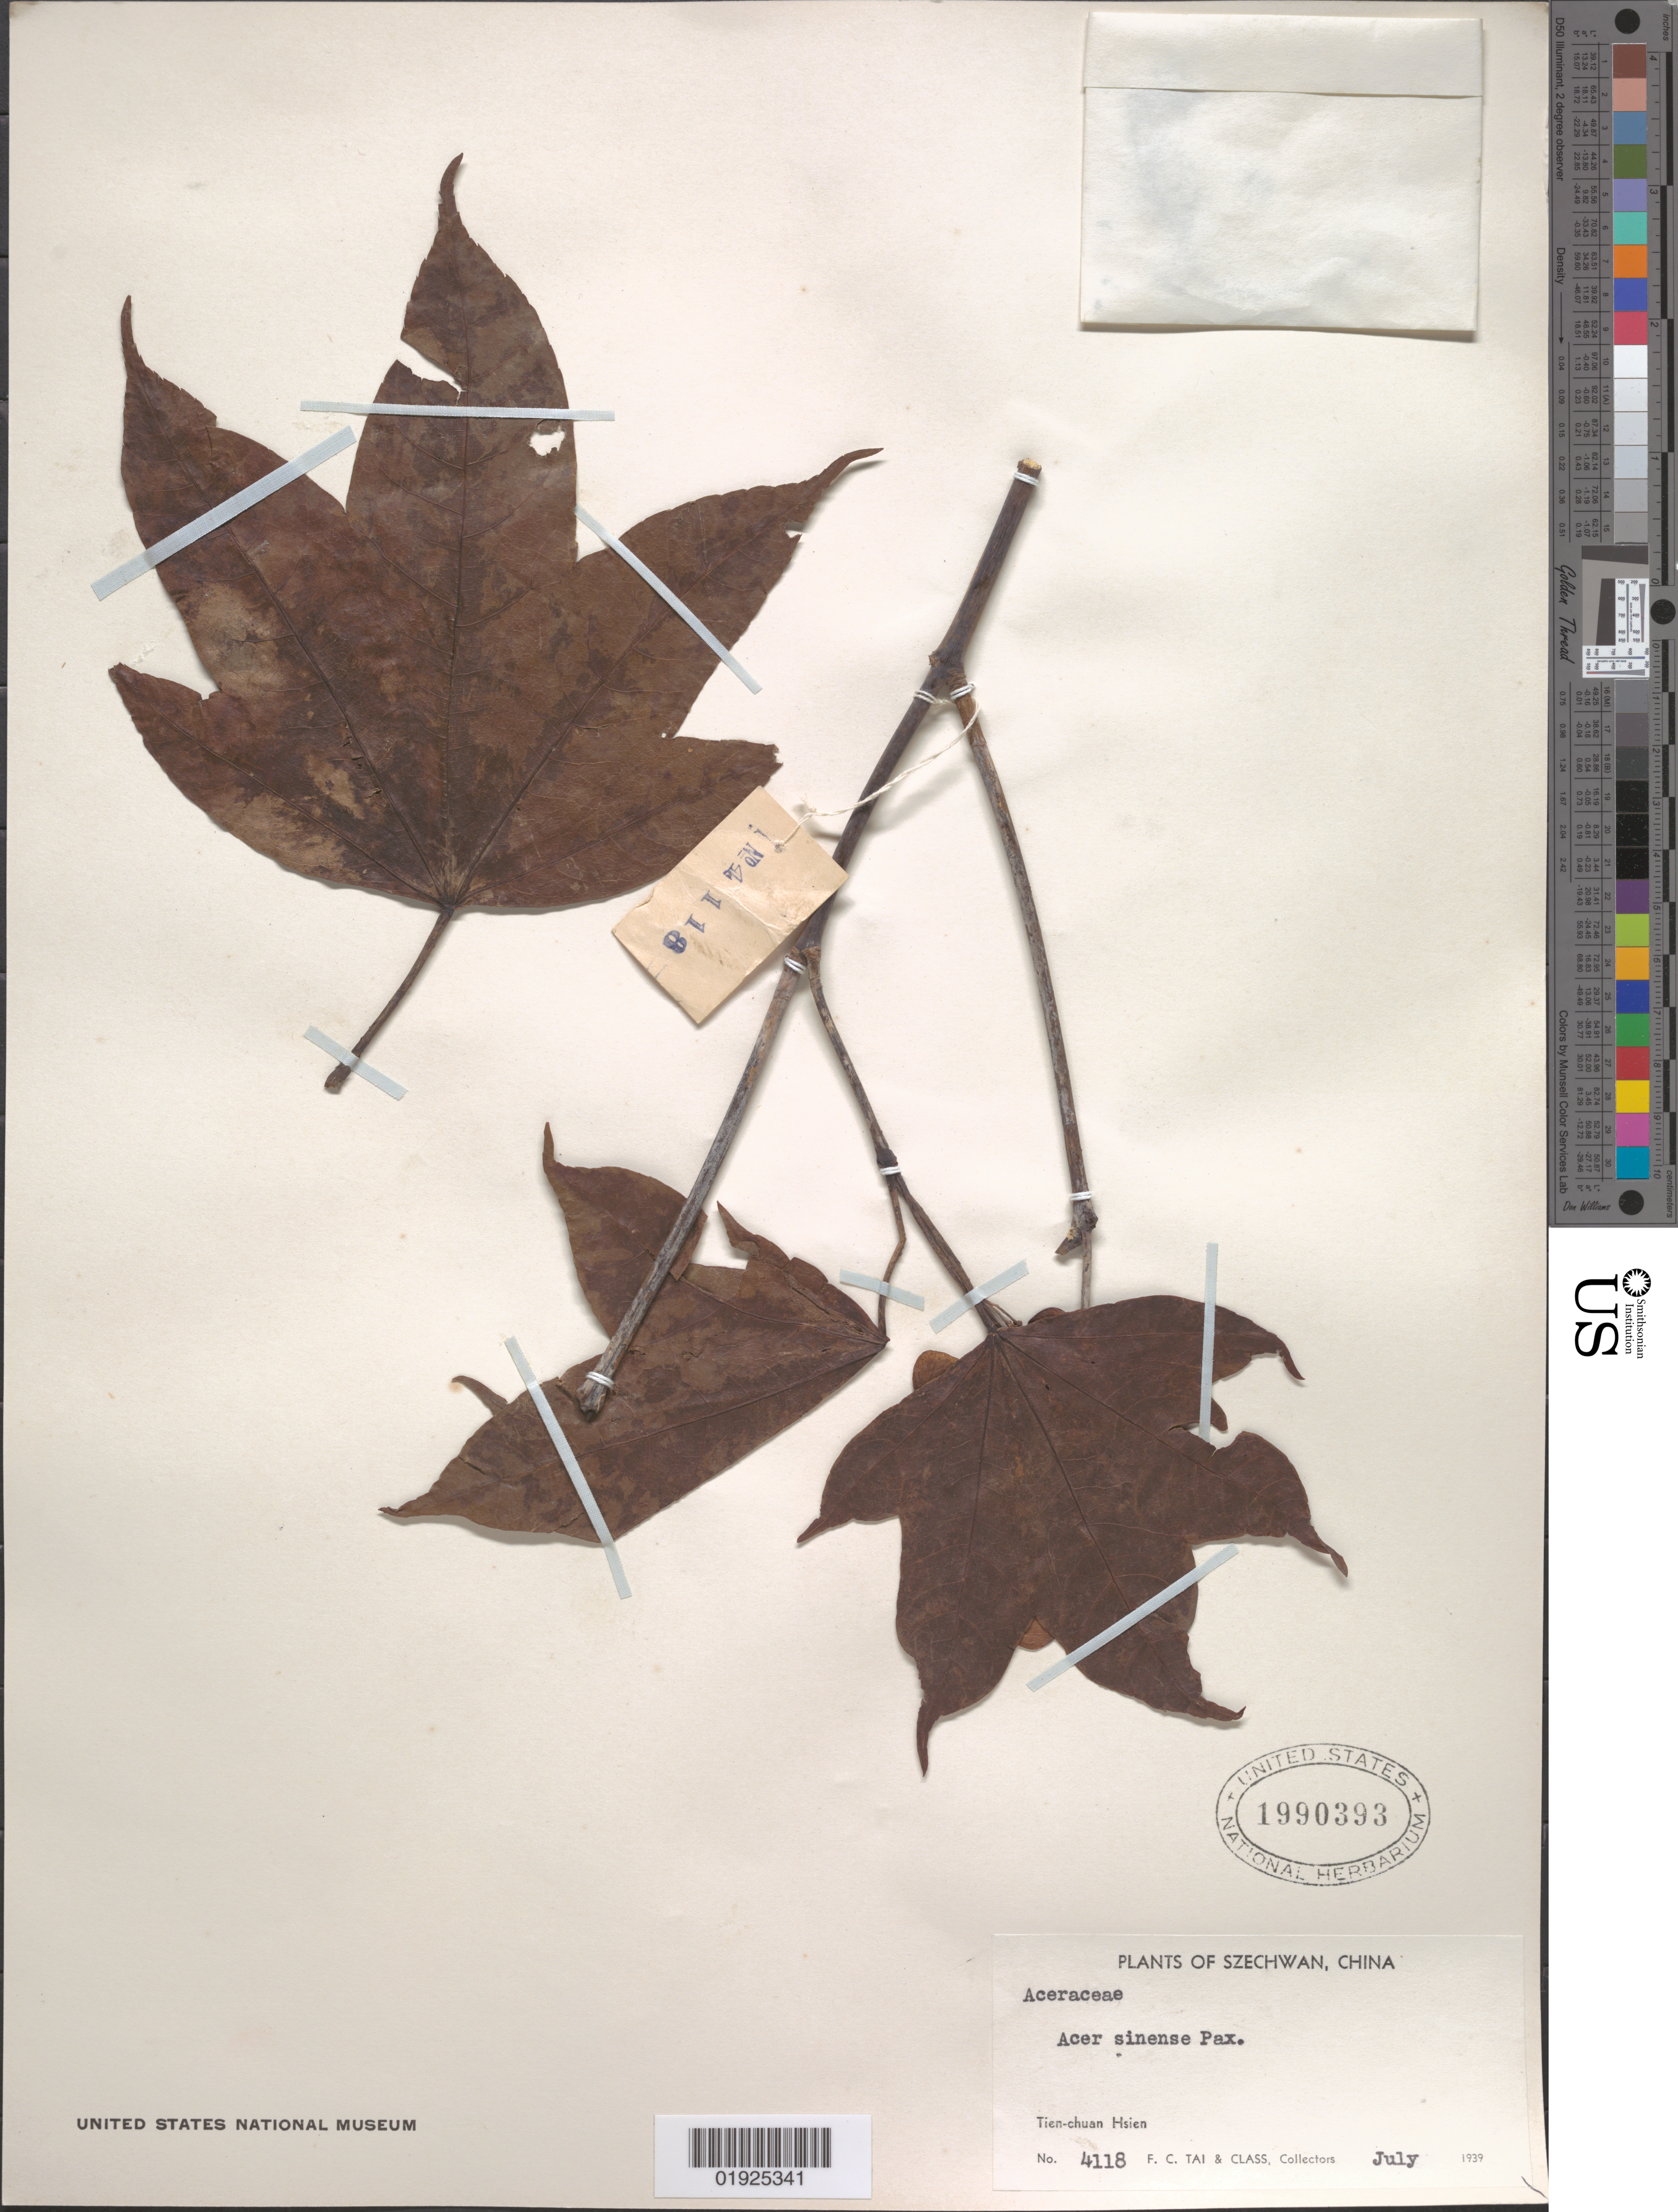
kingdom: Plantae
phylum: Tracheophyta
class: Magnoliopsida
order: Sapindales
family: Sapindaceae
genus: Acer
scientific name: Acer sinense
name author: Pax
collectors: F. Tai et al.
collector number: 4118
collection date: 1939-07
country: China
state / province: Sichuan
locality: Szechwan [Sichuan], Tien-chuan Hsien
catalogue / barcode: US 1990393